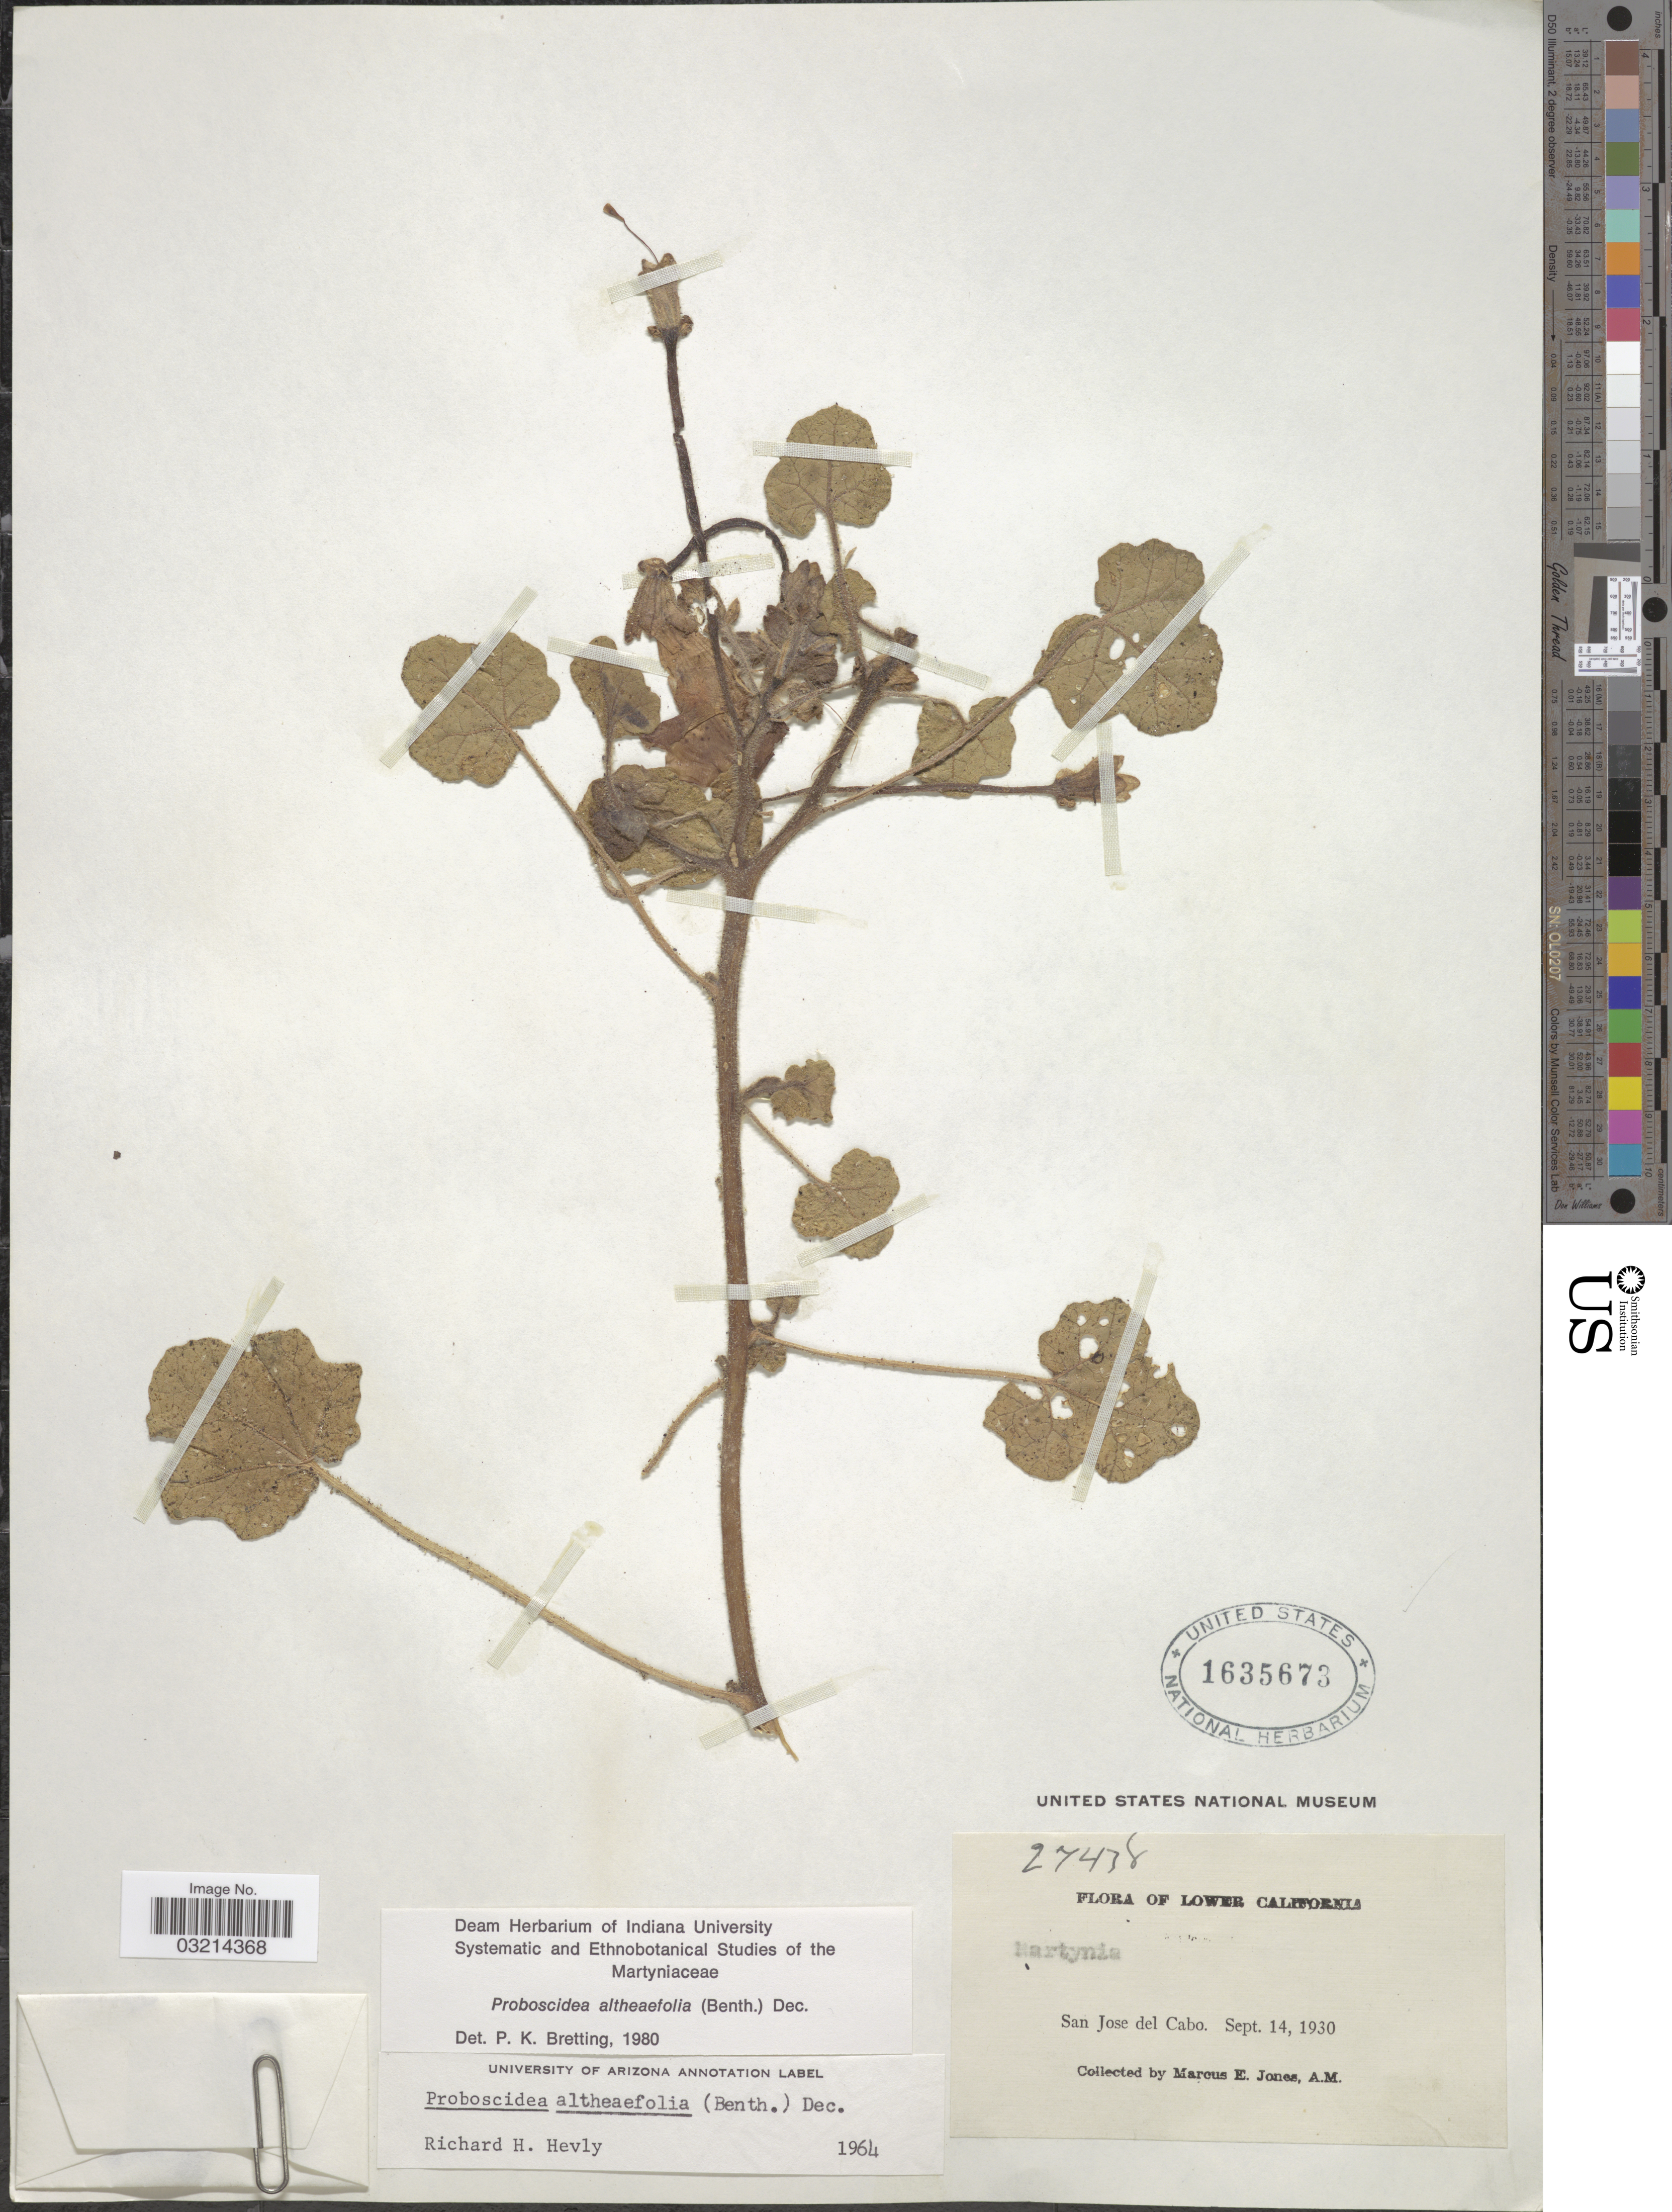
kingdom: Plantae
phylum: Tracheophyta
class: Magnoliopsida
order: Lamiales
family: Martyniaceae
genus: Proboscidea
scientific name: Proboscidea althaeifolia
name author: (Benth.) Decne.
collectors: M. E. Jones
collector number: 27438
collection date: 1930-09-14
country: Mexico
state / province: Baja California Sur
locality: Lower California, San Jose del Cabo.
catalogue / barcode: US 1635673